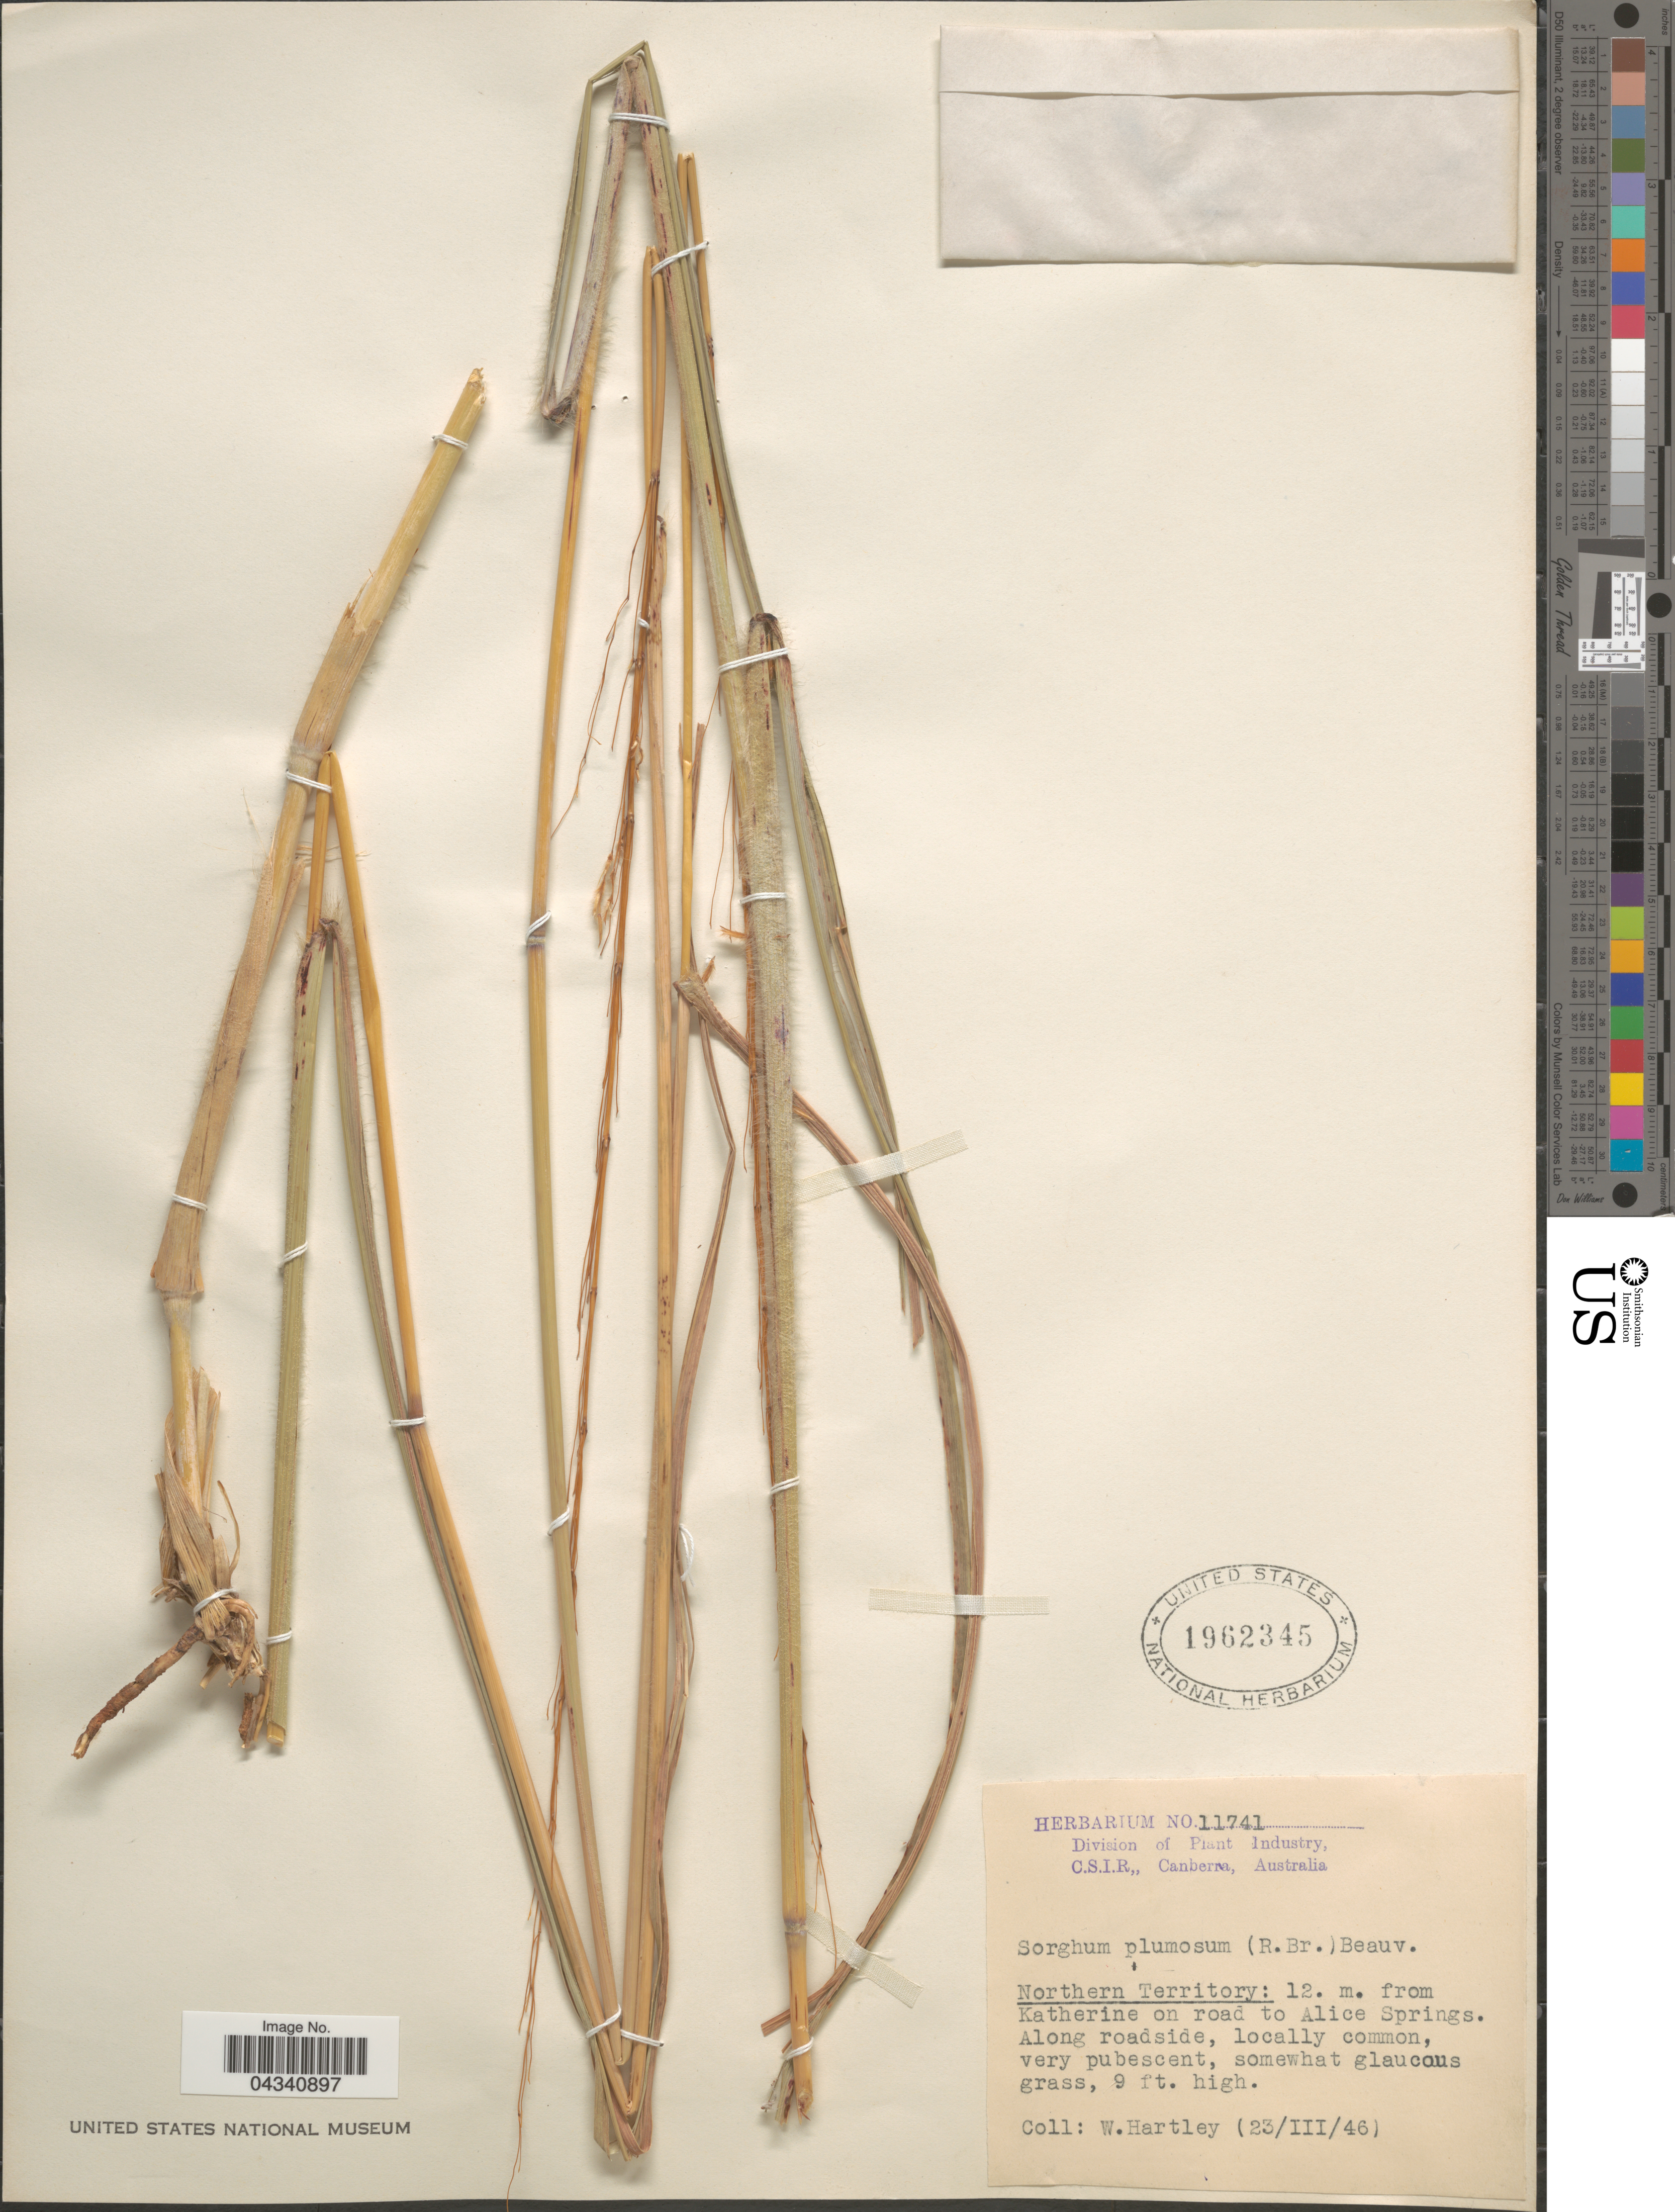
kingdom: Plantae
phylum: Tracheophyta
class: Liliopsida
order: Poales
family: Poaceae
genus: Sorghum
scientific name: Sorghum plumosum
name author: (R. Br.) P. Beauv.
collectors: W. Hartley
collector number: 11741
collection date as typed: Transcribed d/m/y: 23/3/46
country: Australia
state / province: Northern Territory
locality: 12. m. from Katherine on road to Alice Springs. Along roadside.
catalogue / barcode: US 1962345